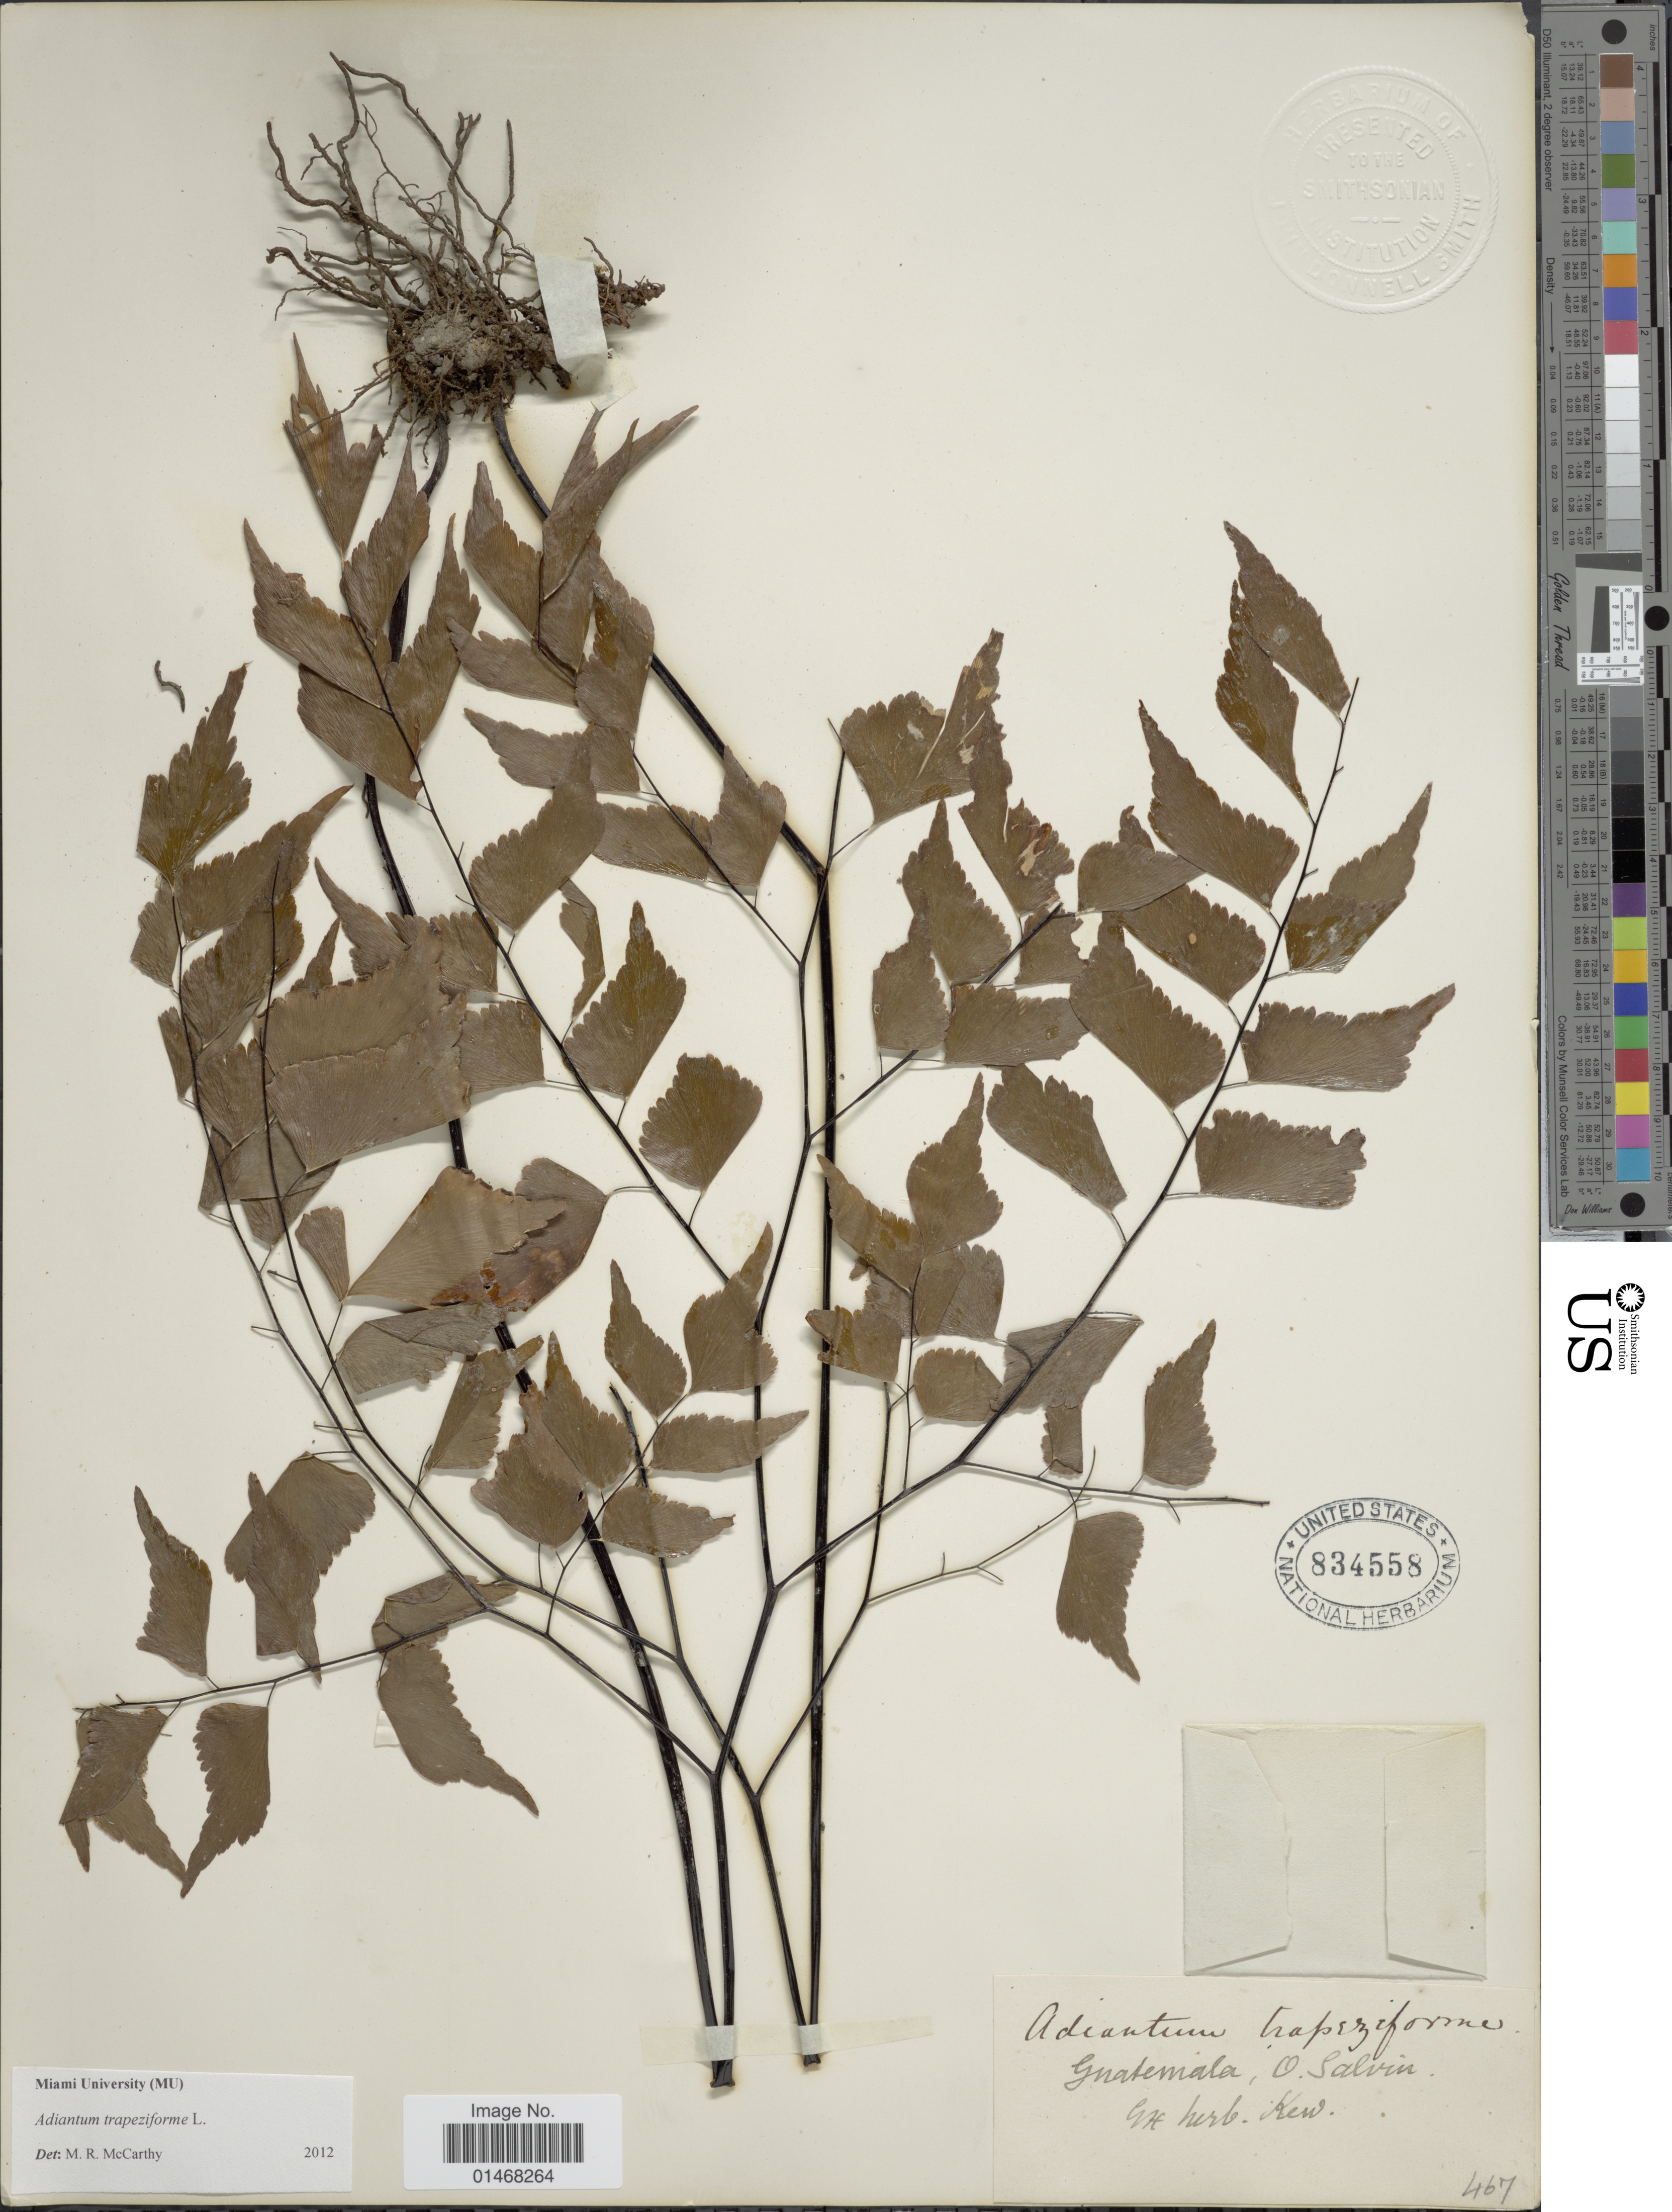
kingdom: Plantae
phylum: Tracheophyta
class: Polypodiopsida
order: Polypodiales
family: Pteridaceae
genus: Adiantum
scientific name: Adiantum trapeziforme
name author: L.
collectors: O. Salvin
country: Guatemala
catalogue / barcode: US 834558